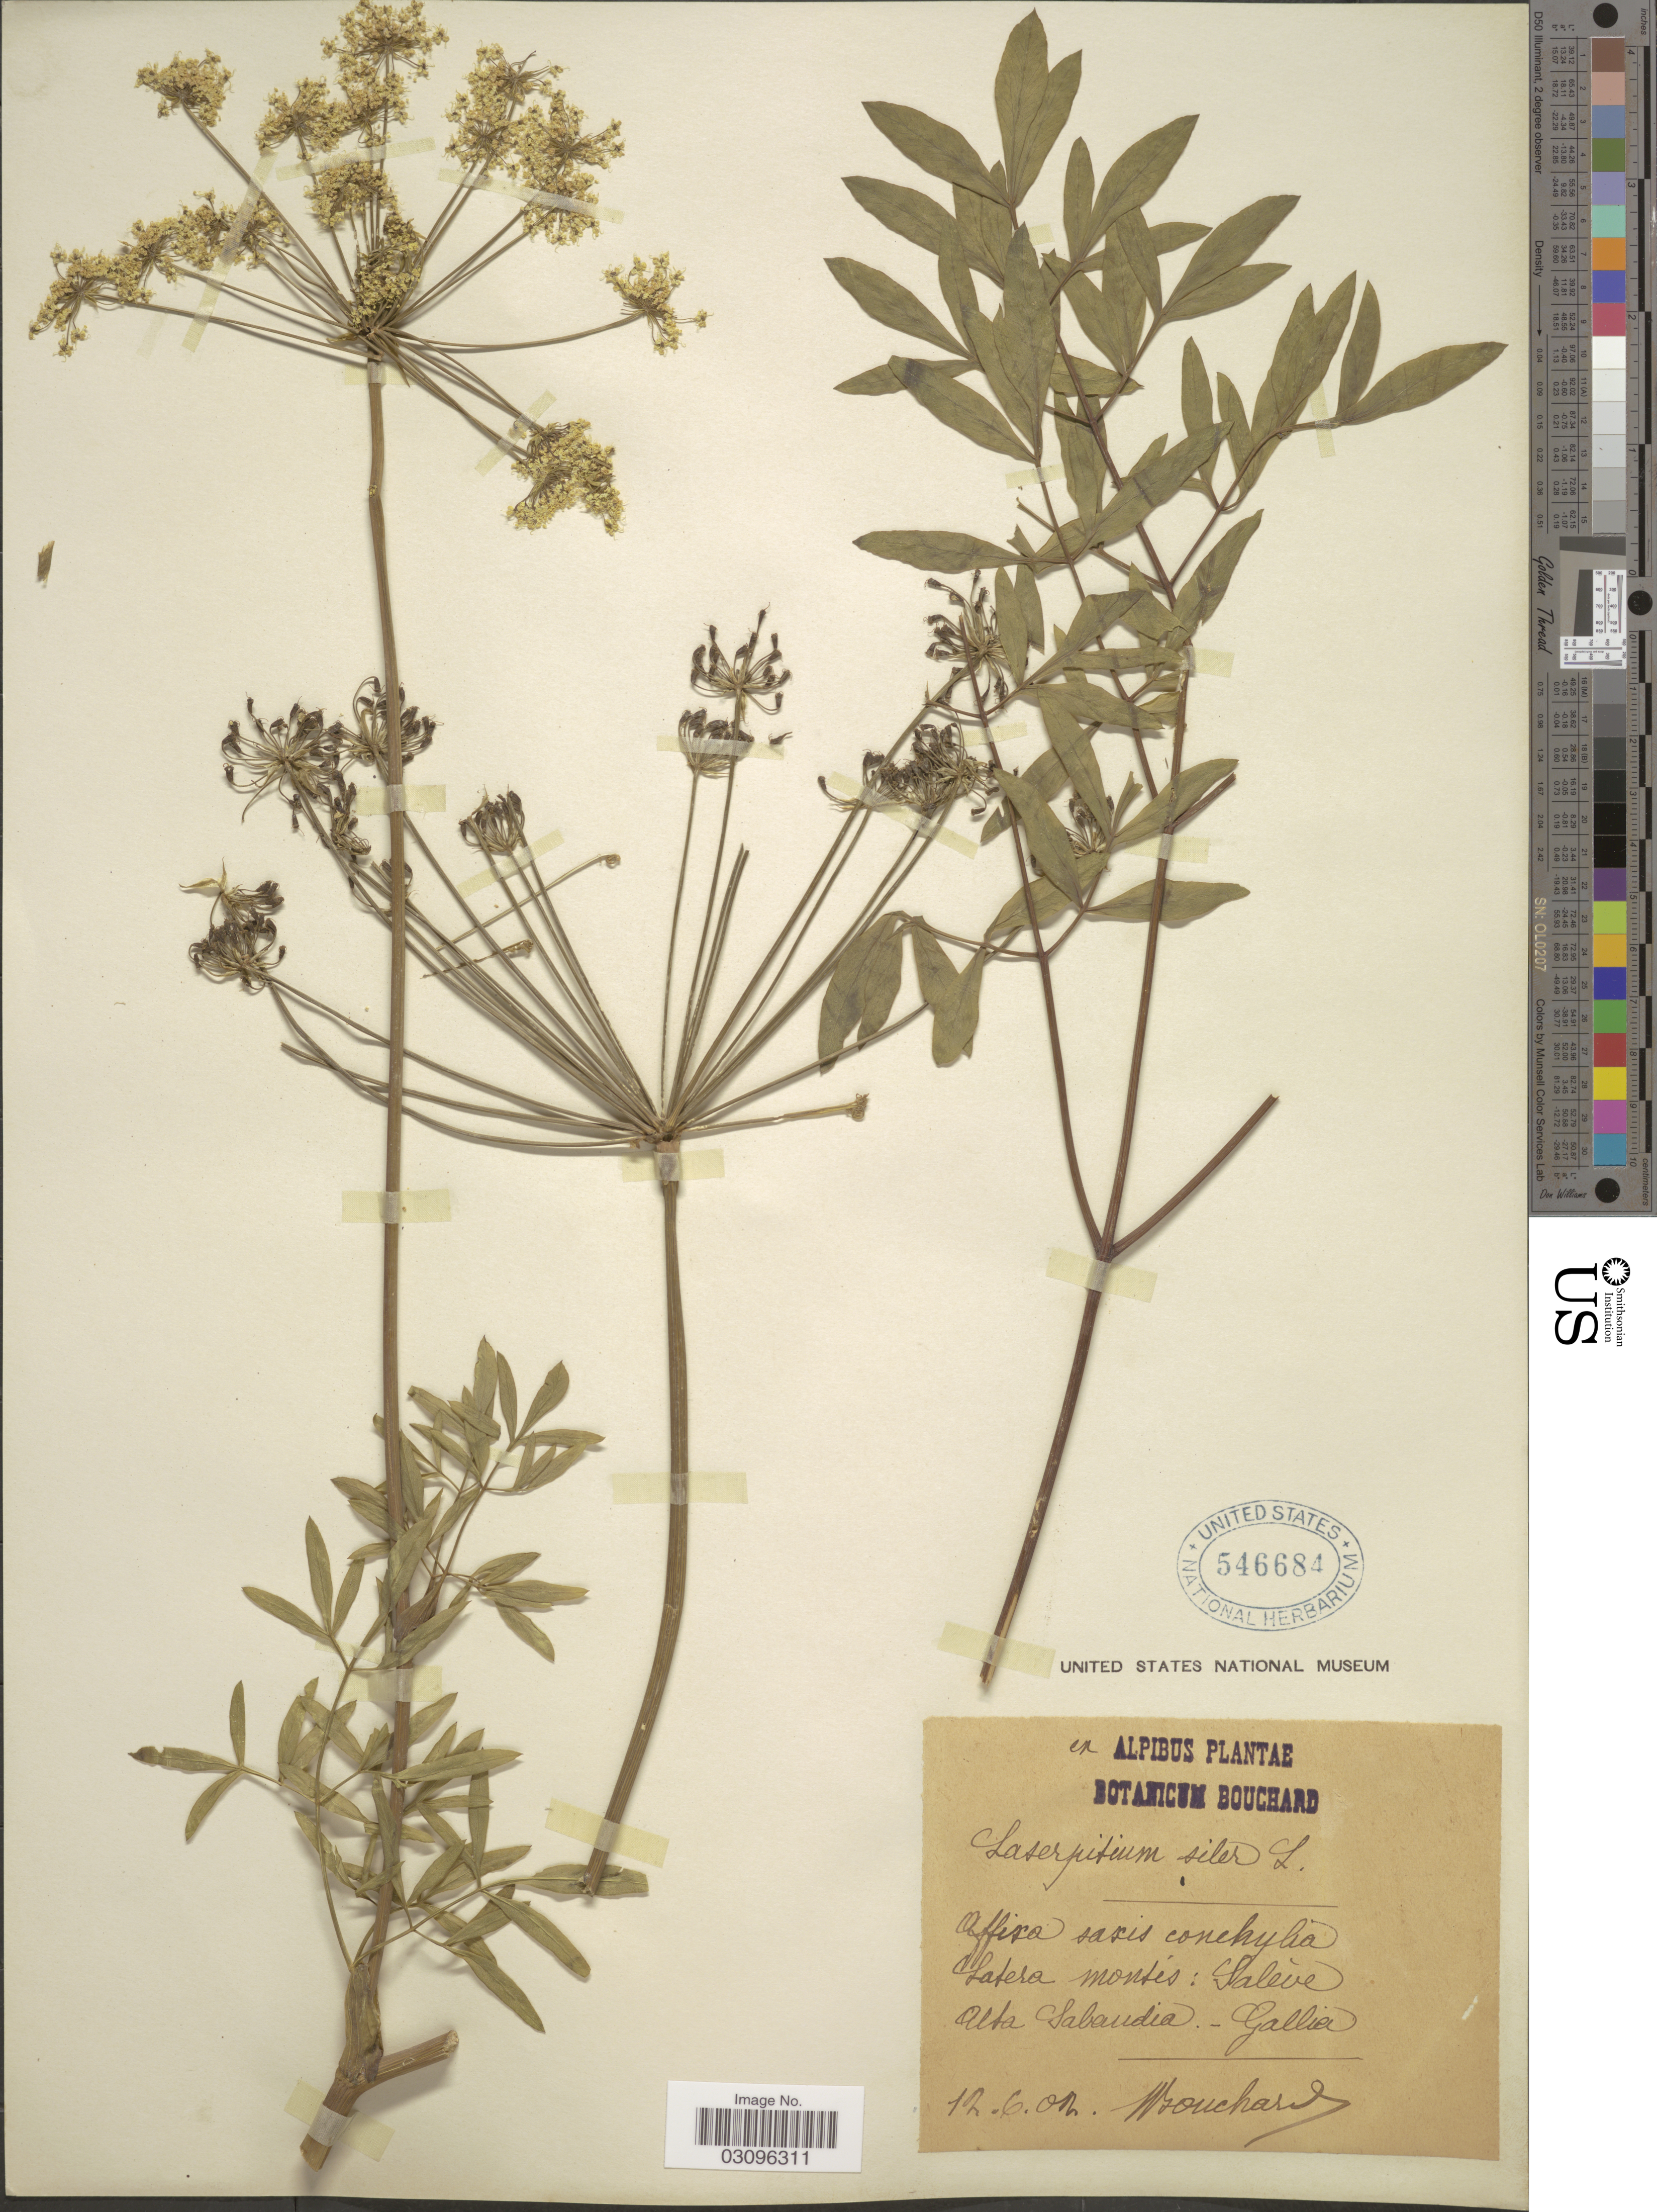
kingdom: Plantae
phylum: Tracheophyta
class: Magnoliopsida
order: Apiales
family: Apiaceae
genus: Laserpitium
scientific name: Laserpitium siler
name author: L.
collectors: -. Bouchard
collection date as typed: Transcribed d/m/y: 12/6/2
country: France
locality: Latera montis: Salève. Alta Sabaudia.-Gallia.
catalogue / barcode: US 546684